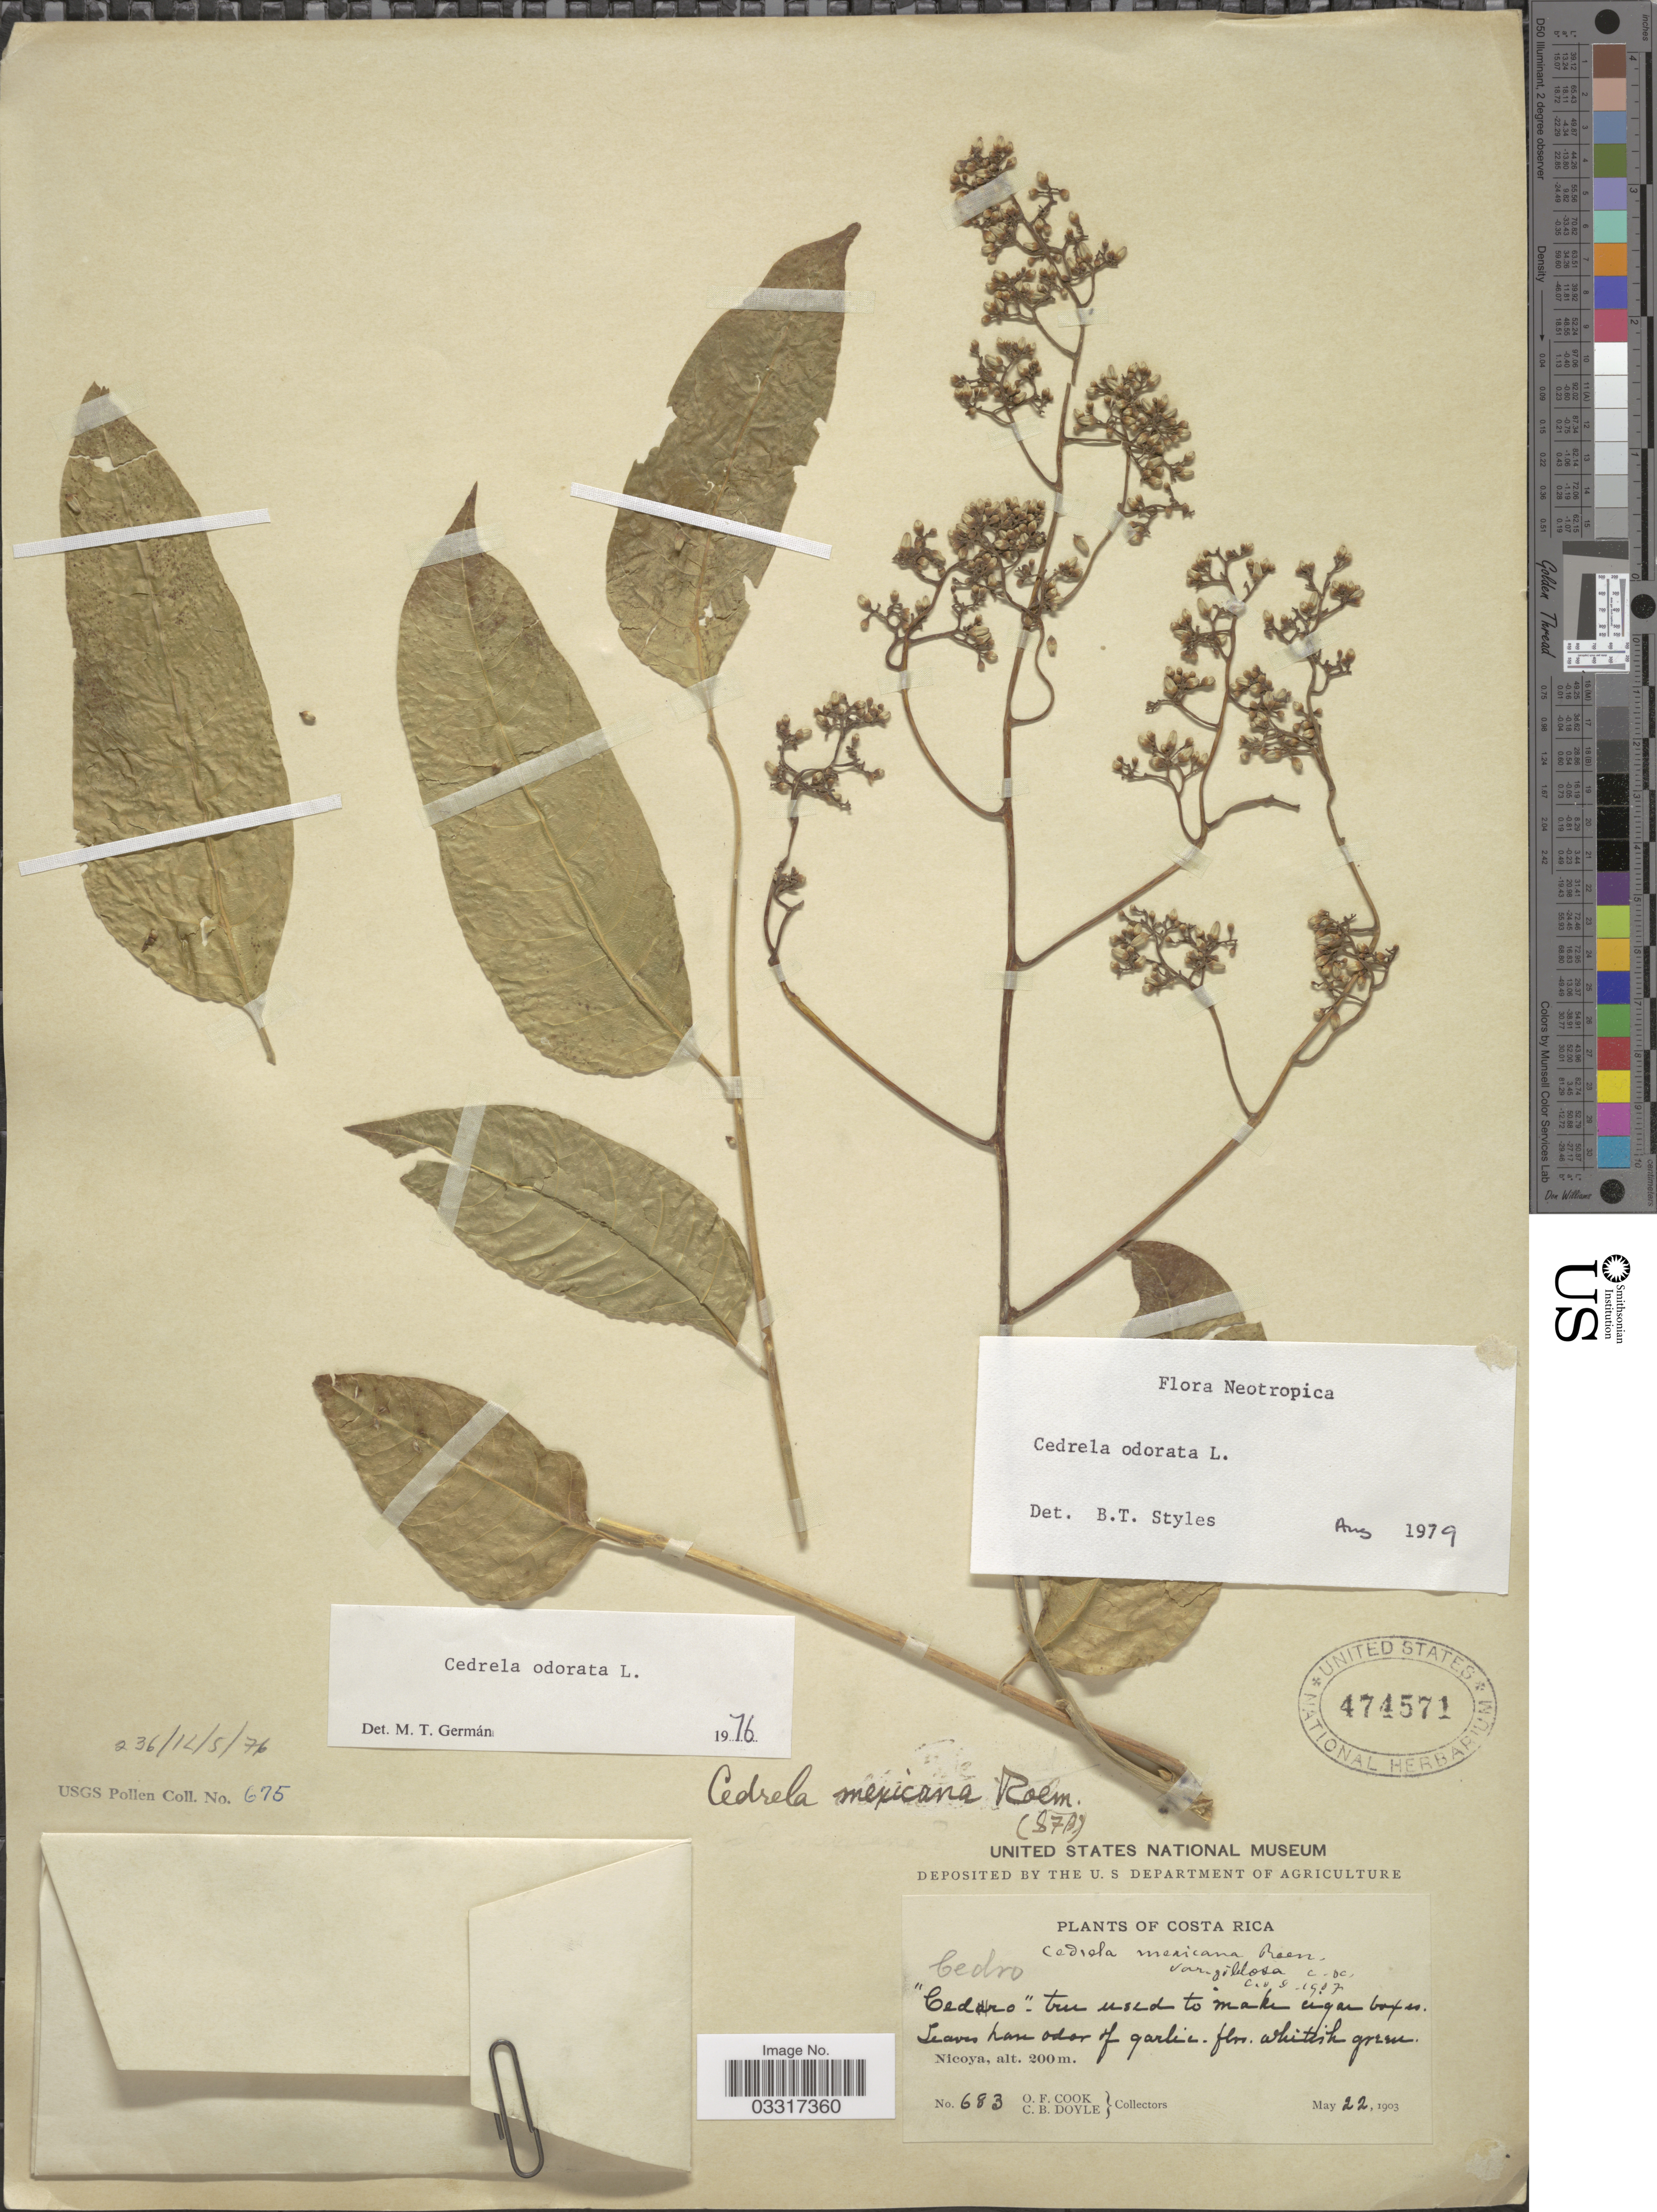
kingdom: Plantae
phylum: Tracheophyta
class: Magnoliopsida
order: Sapindales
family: Meliaceae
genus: Cedrela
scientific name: Cedrela odorata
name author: L.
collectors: O. F. Cook & C. Doyle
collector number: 683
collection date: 1903-05-22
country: Costa Rica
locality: Nicoya.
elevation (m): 200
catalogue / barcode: US 474571